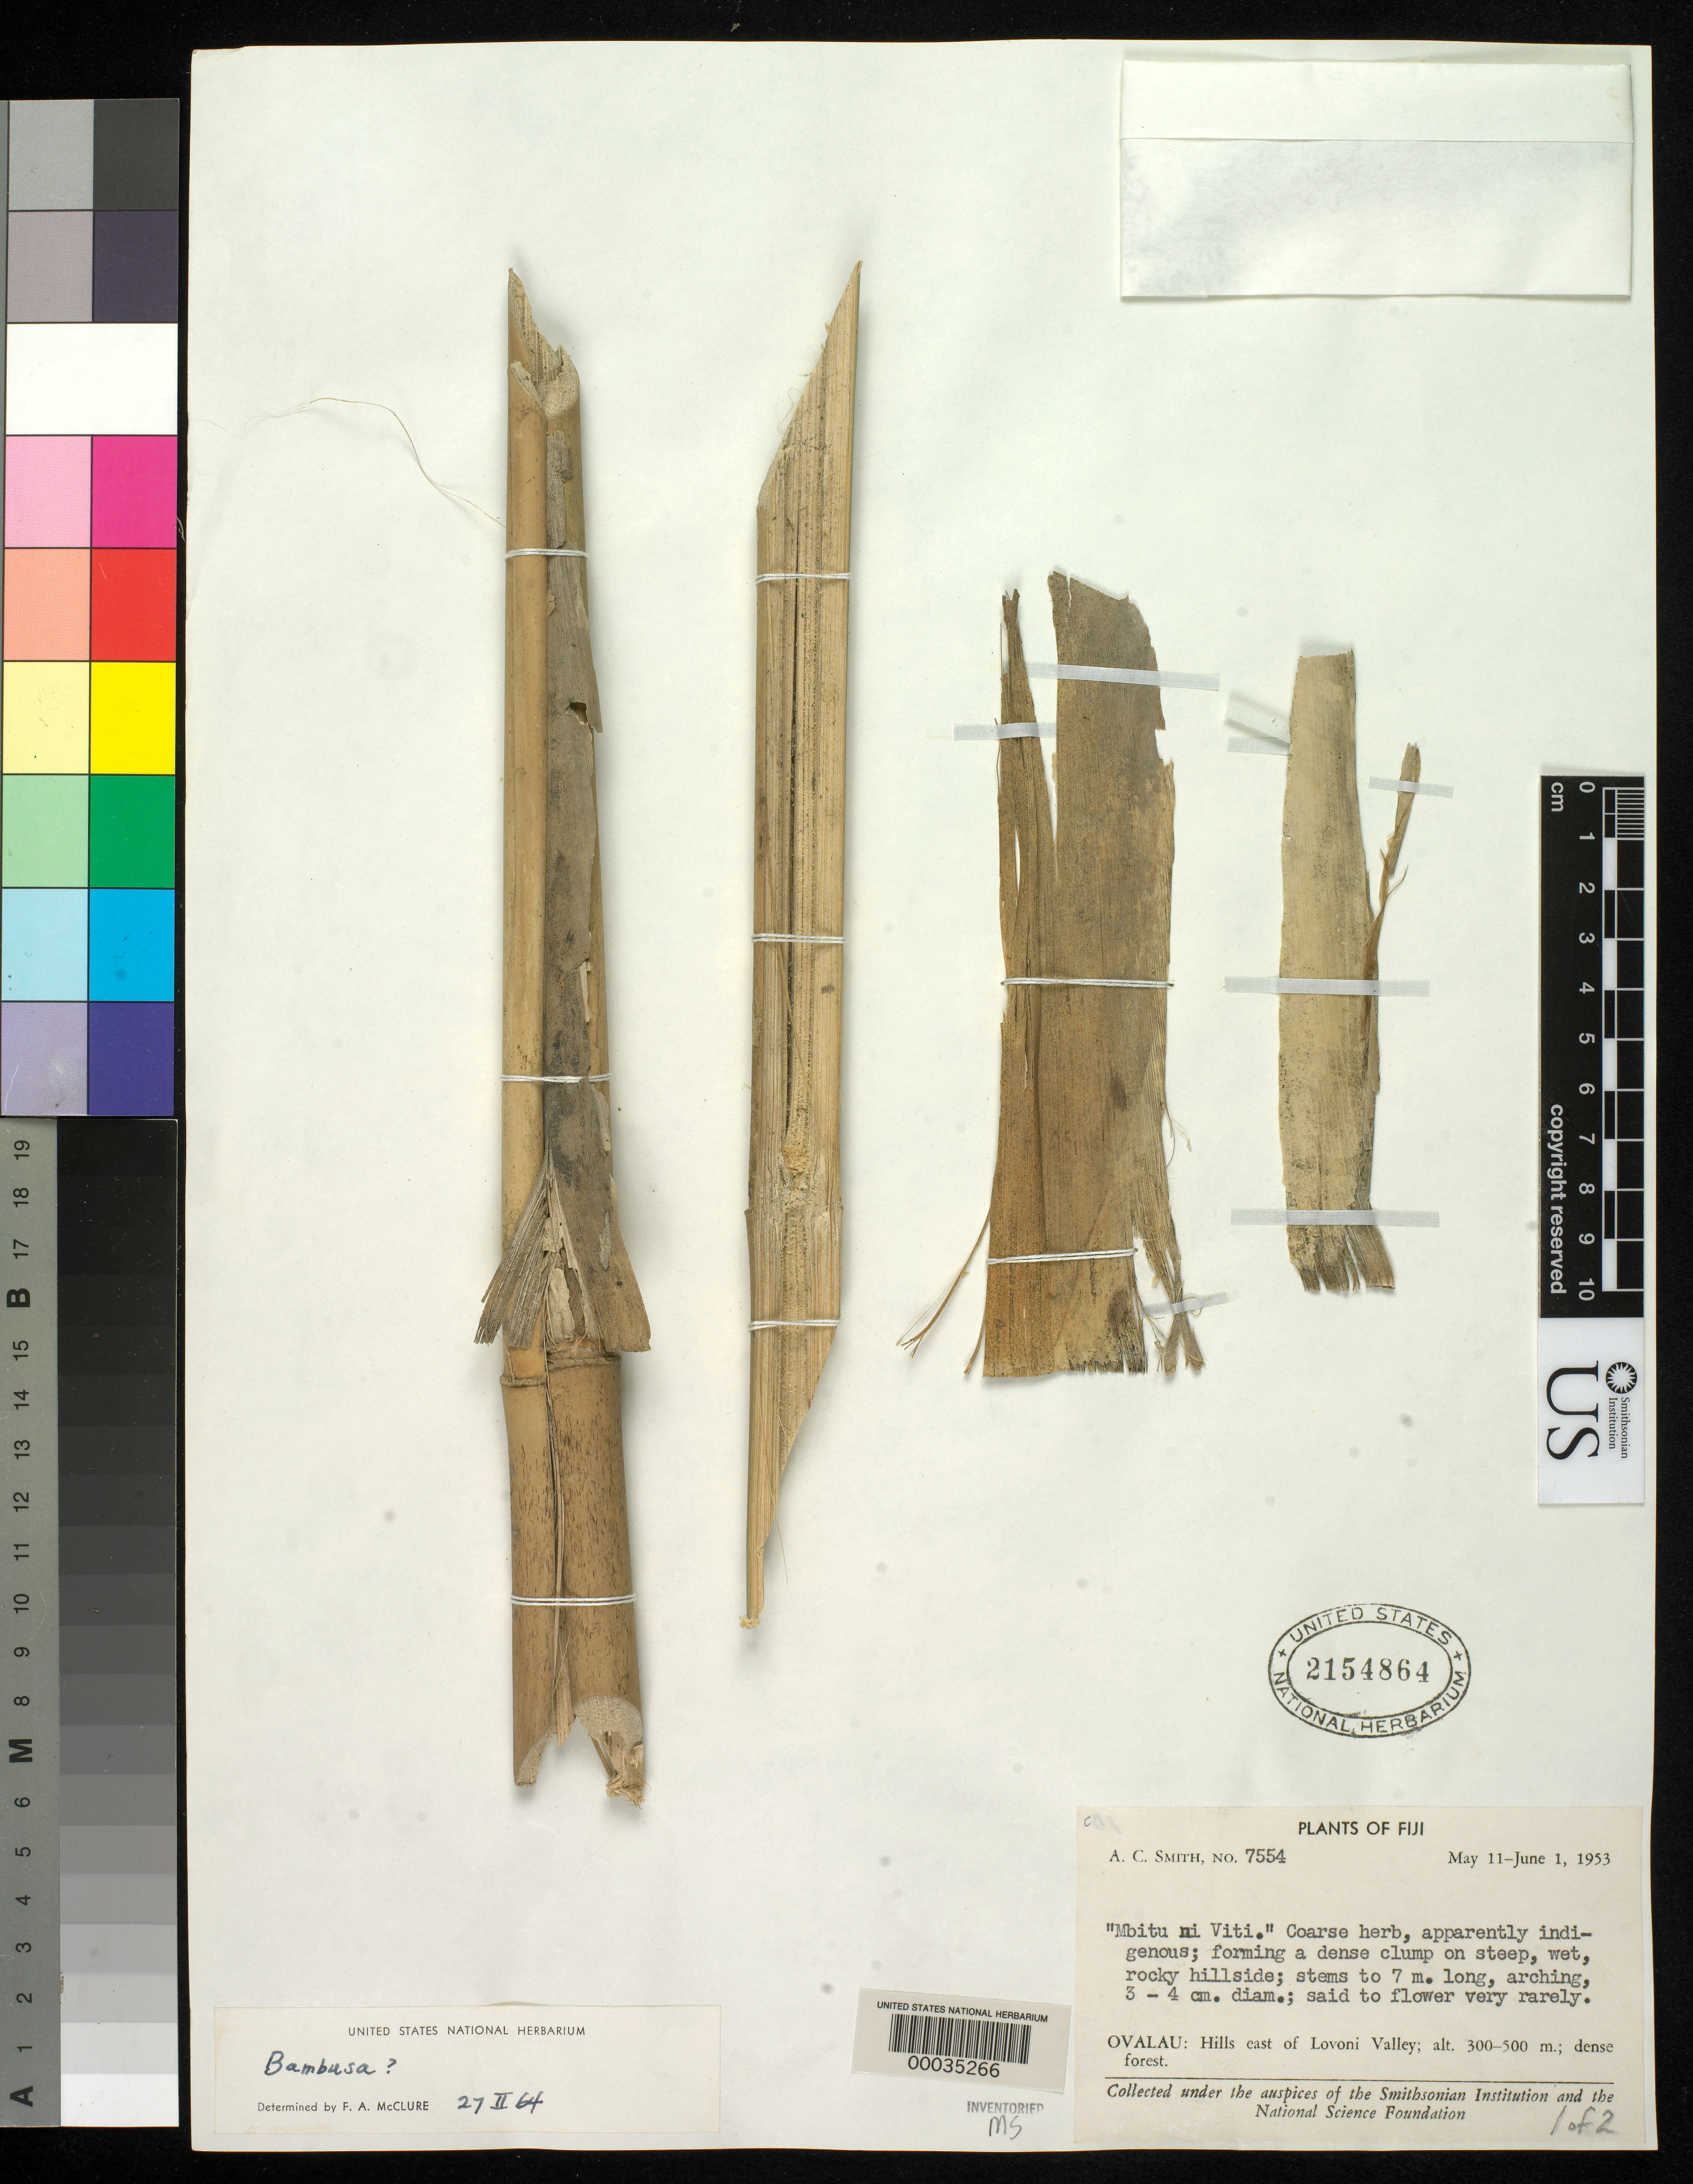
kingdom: Plantae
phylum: Tracheophyta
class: Liliopsida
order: Poales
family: Poaceae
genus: Bambusa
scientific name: Bambusa sp.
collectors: A. C. Smith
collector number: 7554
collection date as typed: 11 May 1953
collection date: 1953-05-11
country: Fiji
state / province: Eastern Division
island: Ovalau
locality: Lovoni valley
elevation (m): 300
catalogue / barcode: US 2154864